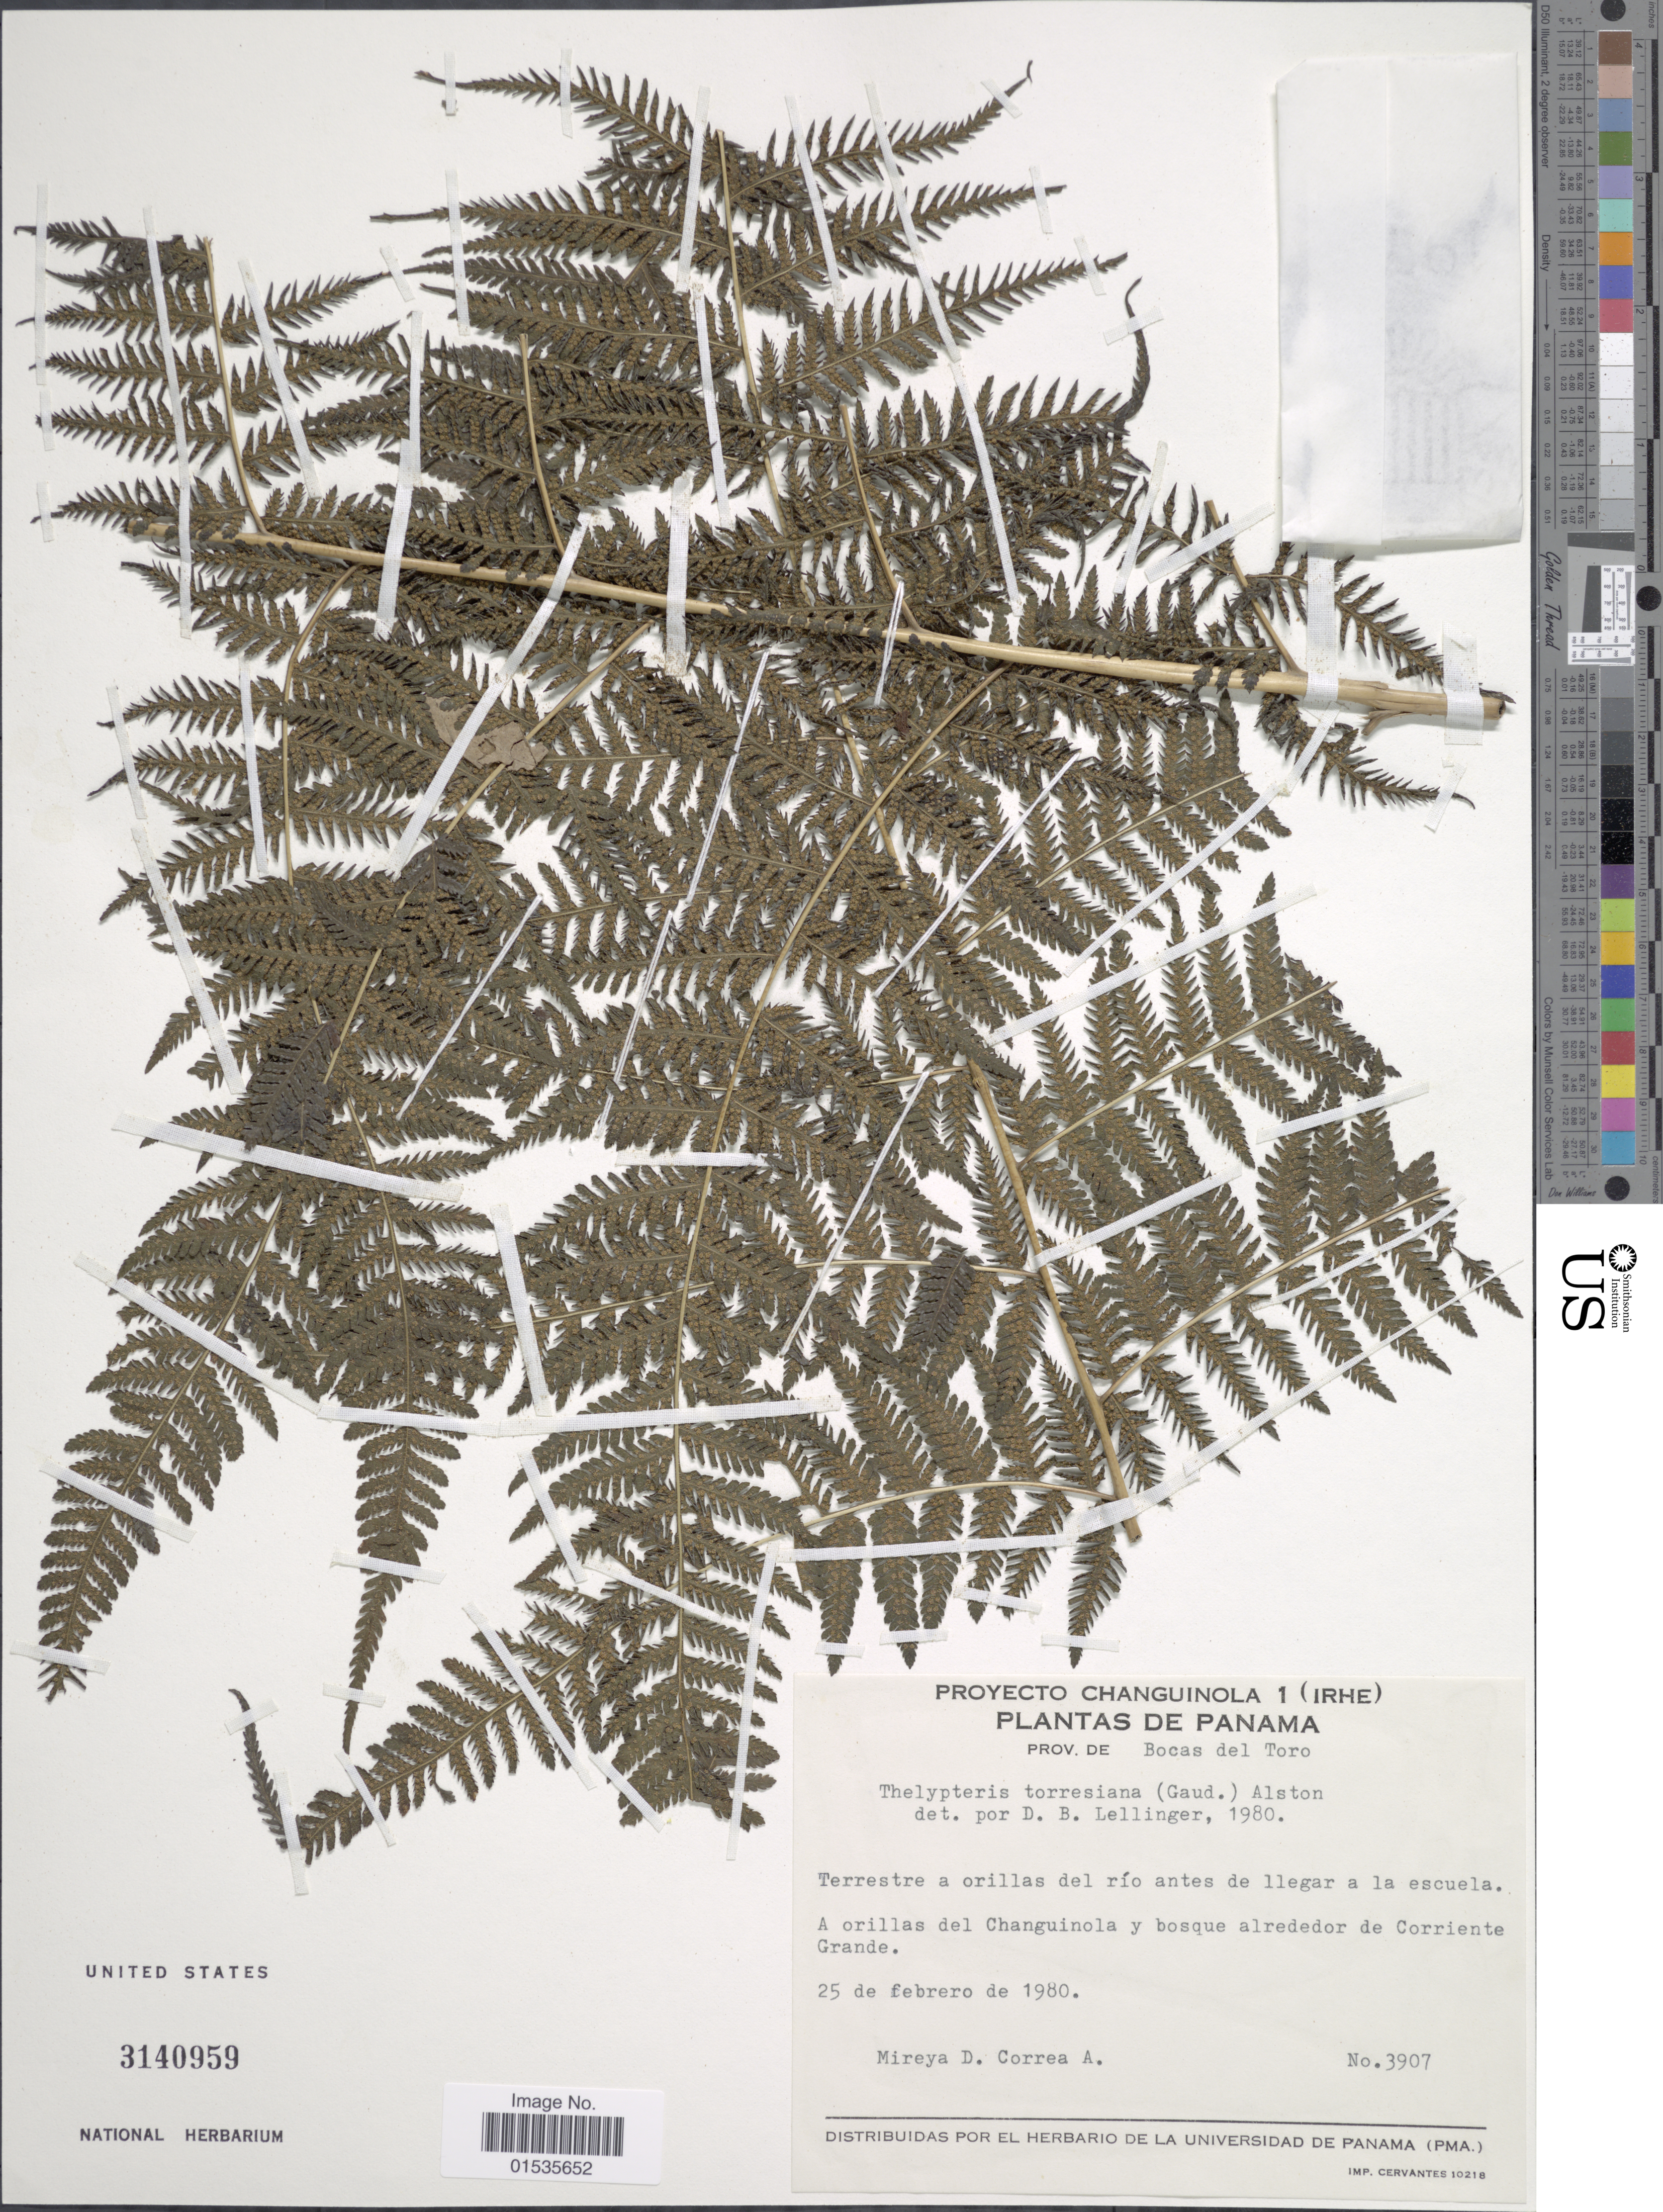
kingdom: Plantae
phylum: Tracheophyta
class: Polypodiopsida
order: Polypodiales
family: Thelypteridaceae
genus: Macrothelypteris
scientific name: Macrothelypteris torresiana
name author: (Gaudich.) Ching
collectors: M. D. Corrêa-A.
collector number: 3907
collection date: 1980-02-25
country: Panama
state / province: Bocas del Toro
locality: Panama, Boscas del Toro, A orillas del Changuinola y bosque alrededor de Corriente Grande.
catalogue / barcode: US 3140959